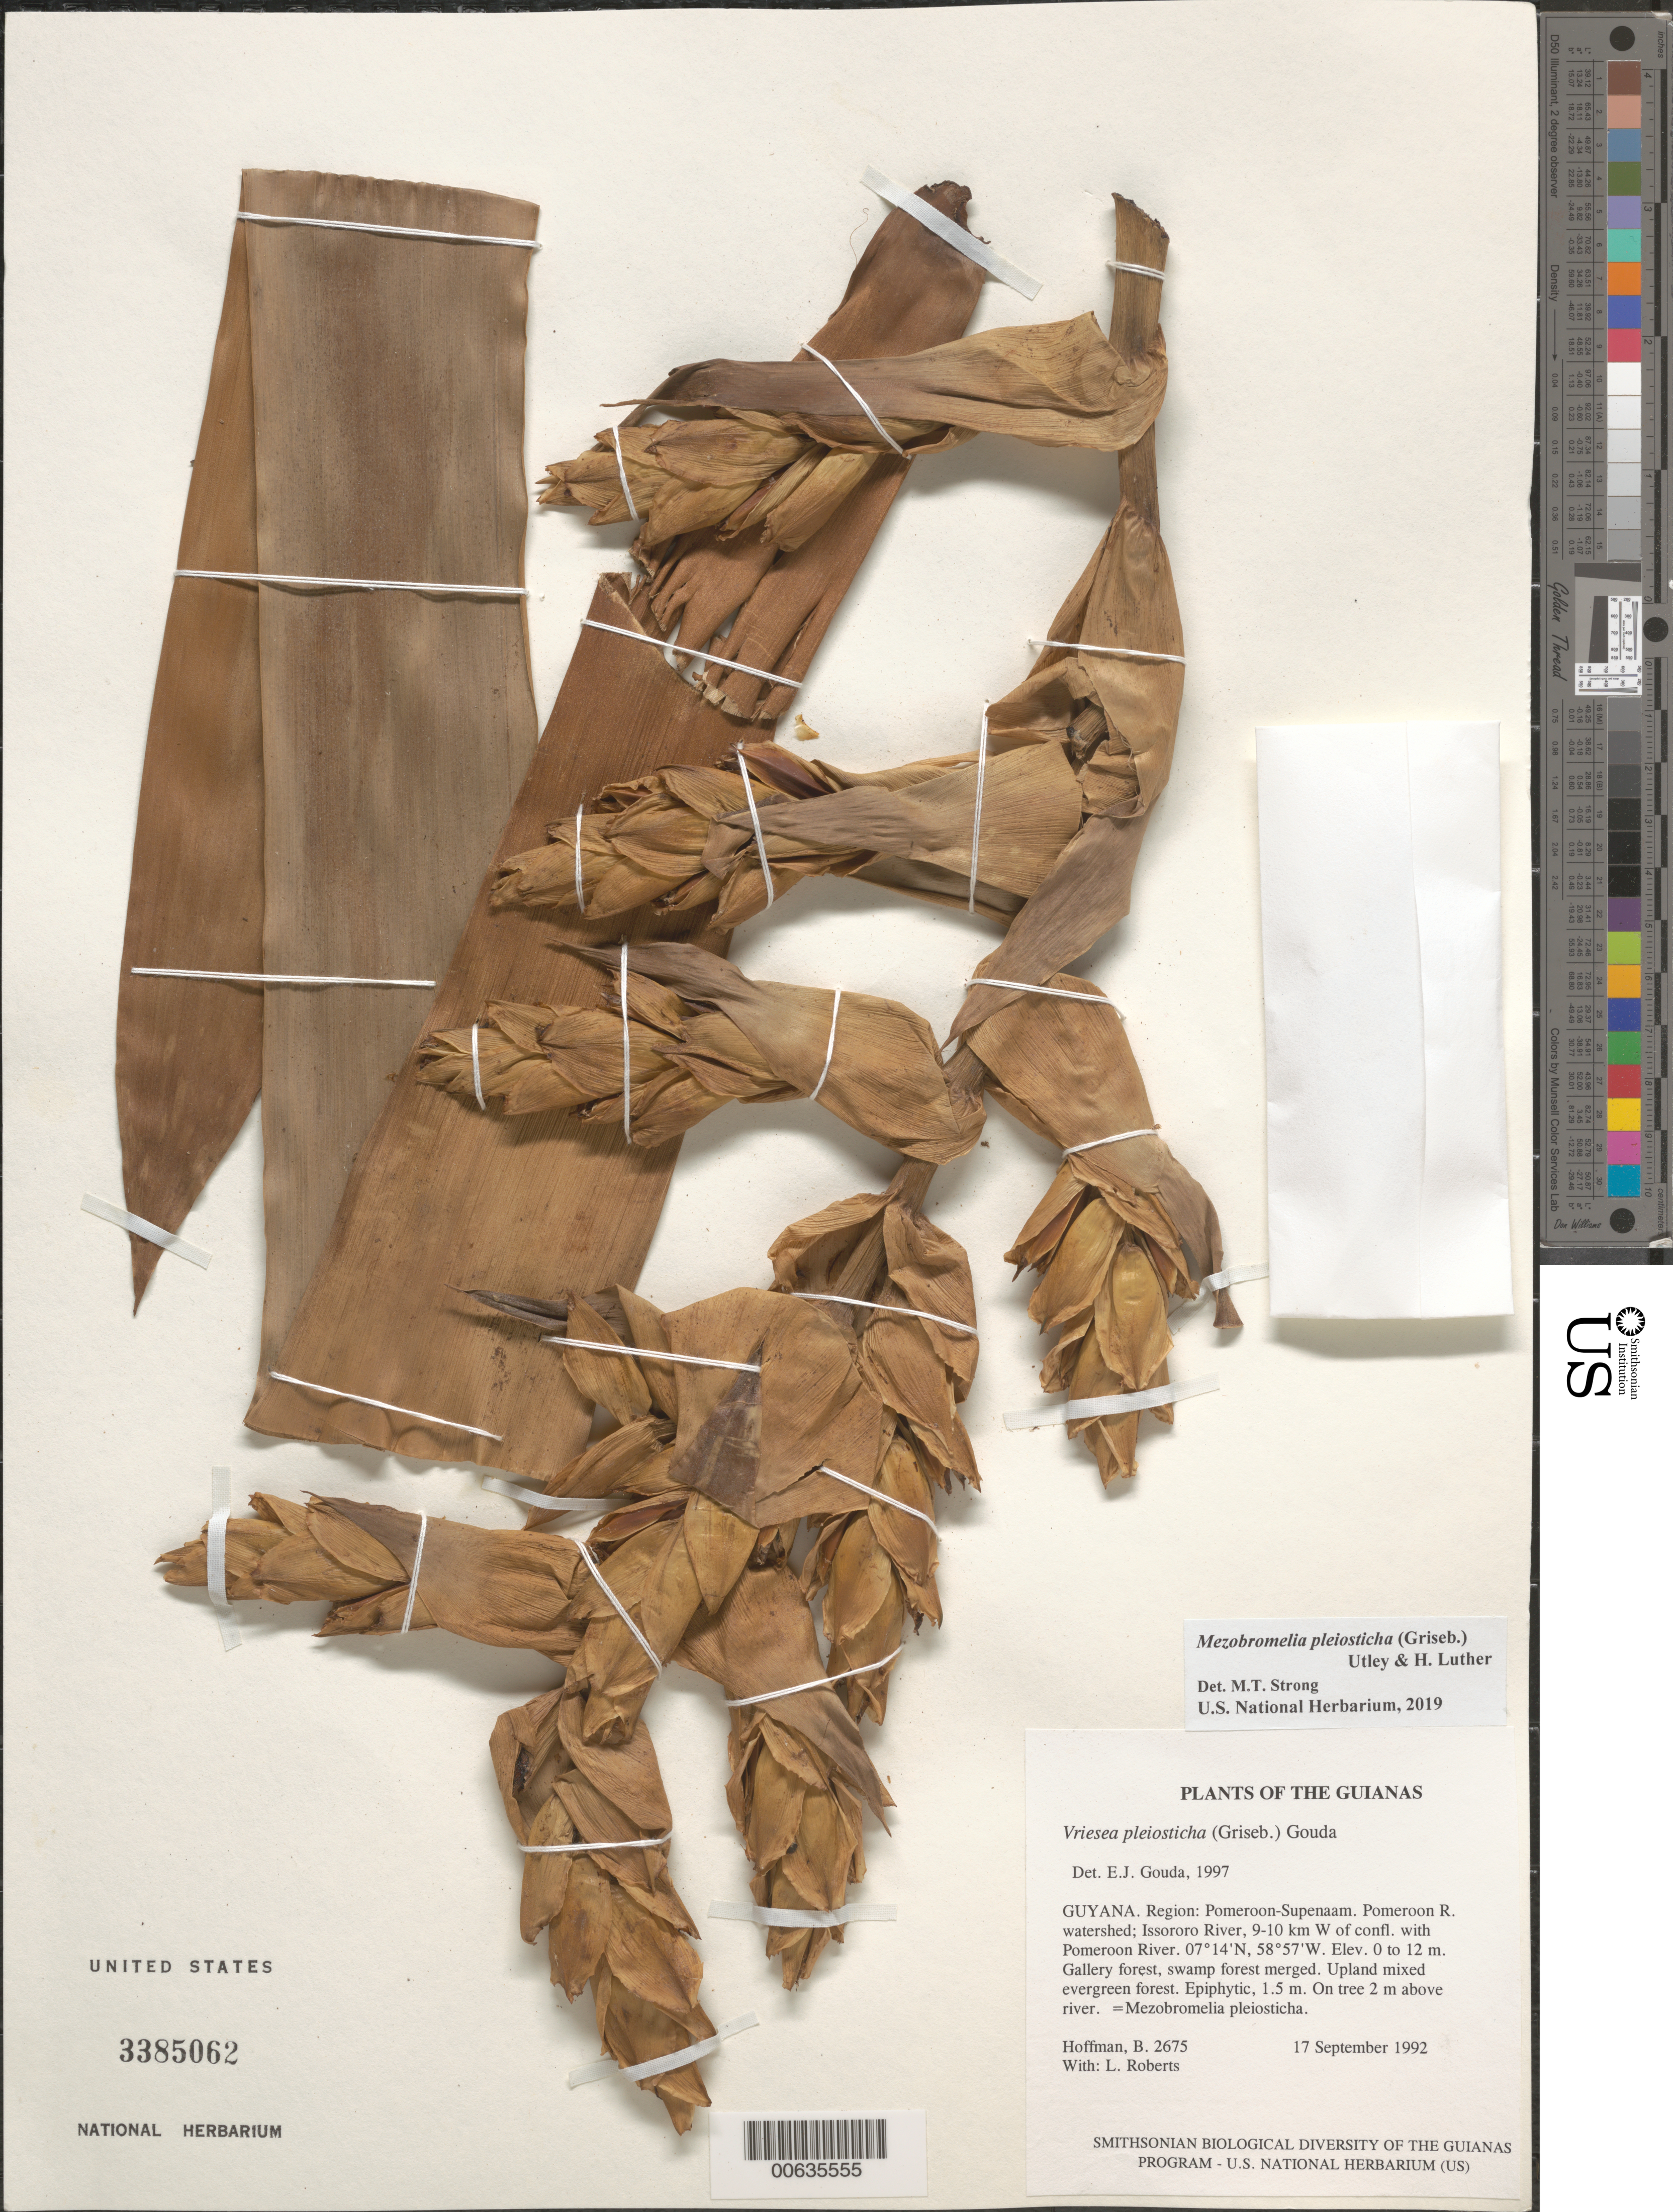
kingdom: Plantae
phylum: Tracheophyta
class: Liliopsida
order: Poales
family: Bromeliaceae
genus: Mezobromelia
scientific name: Mezobromelia pleiosticha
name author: (Griseb.) Utley & H. Luther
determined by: Strong, Mark T., (BOT), Smithsonian Institution - National Museum of Natural History (UNITED STATES)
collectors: B. Hoffman & L. Roberts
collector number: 2675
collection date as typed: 17 September 1992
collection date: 1992-09-17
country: Guyana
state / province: Pomeroon-Supenaam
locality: Pomeroon River watershed; Issororo River, 9-10 km W of confluence with Pomeroon River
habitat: Gallery forest, swamp forest merged. Upland mixed evergreen forest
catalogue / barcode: US 3385062